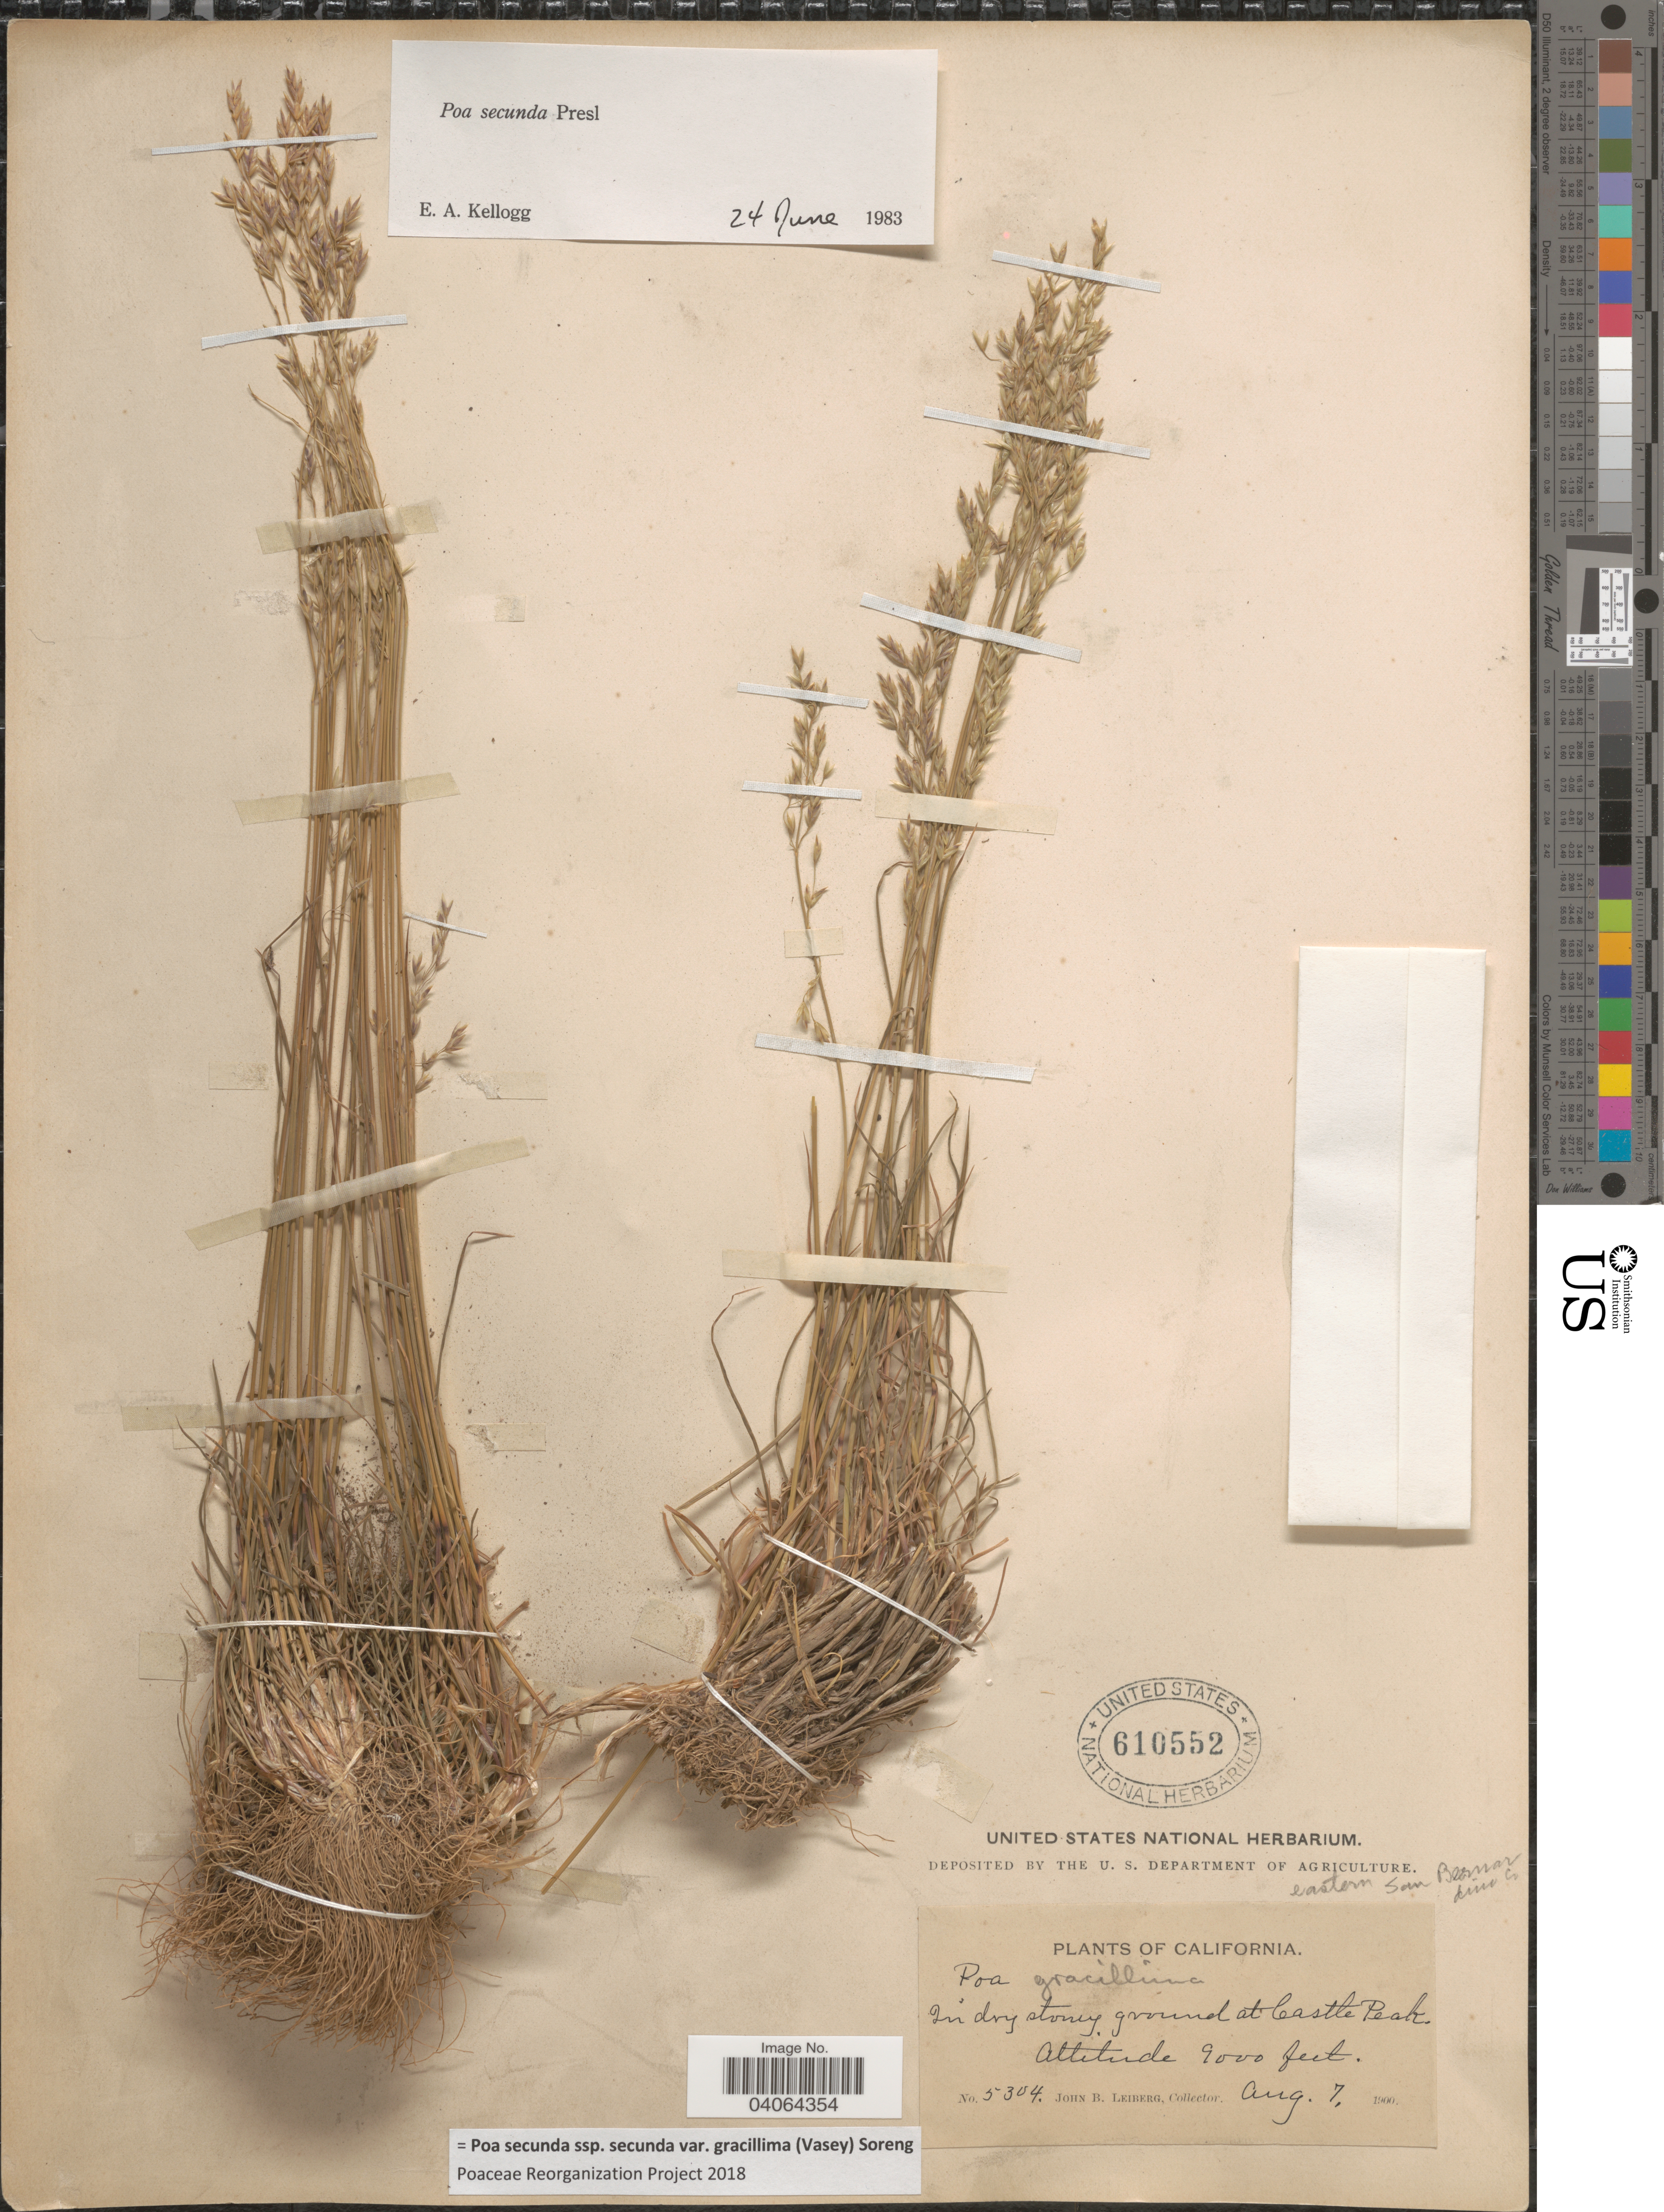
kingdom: Plantae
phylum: Tracheophyta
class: Liliopsida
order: Poales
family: Poaceae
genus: Poa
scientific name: Poa secunda subsp. secunda var. gracillima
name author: (Vasey) Soreng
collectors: J. B. Leiberg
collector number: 5304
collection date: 1900-08-07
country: United States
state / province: California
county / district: San Bernardino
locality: At Castle Peak. Eastern San Bernardino Co.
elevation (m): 2743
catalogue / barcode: US 610552